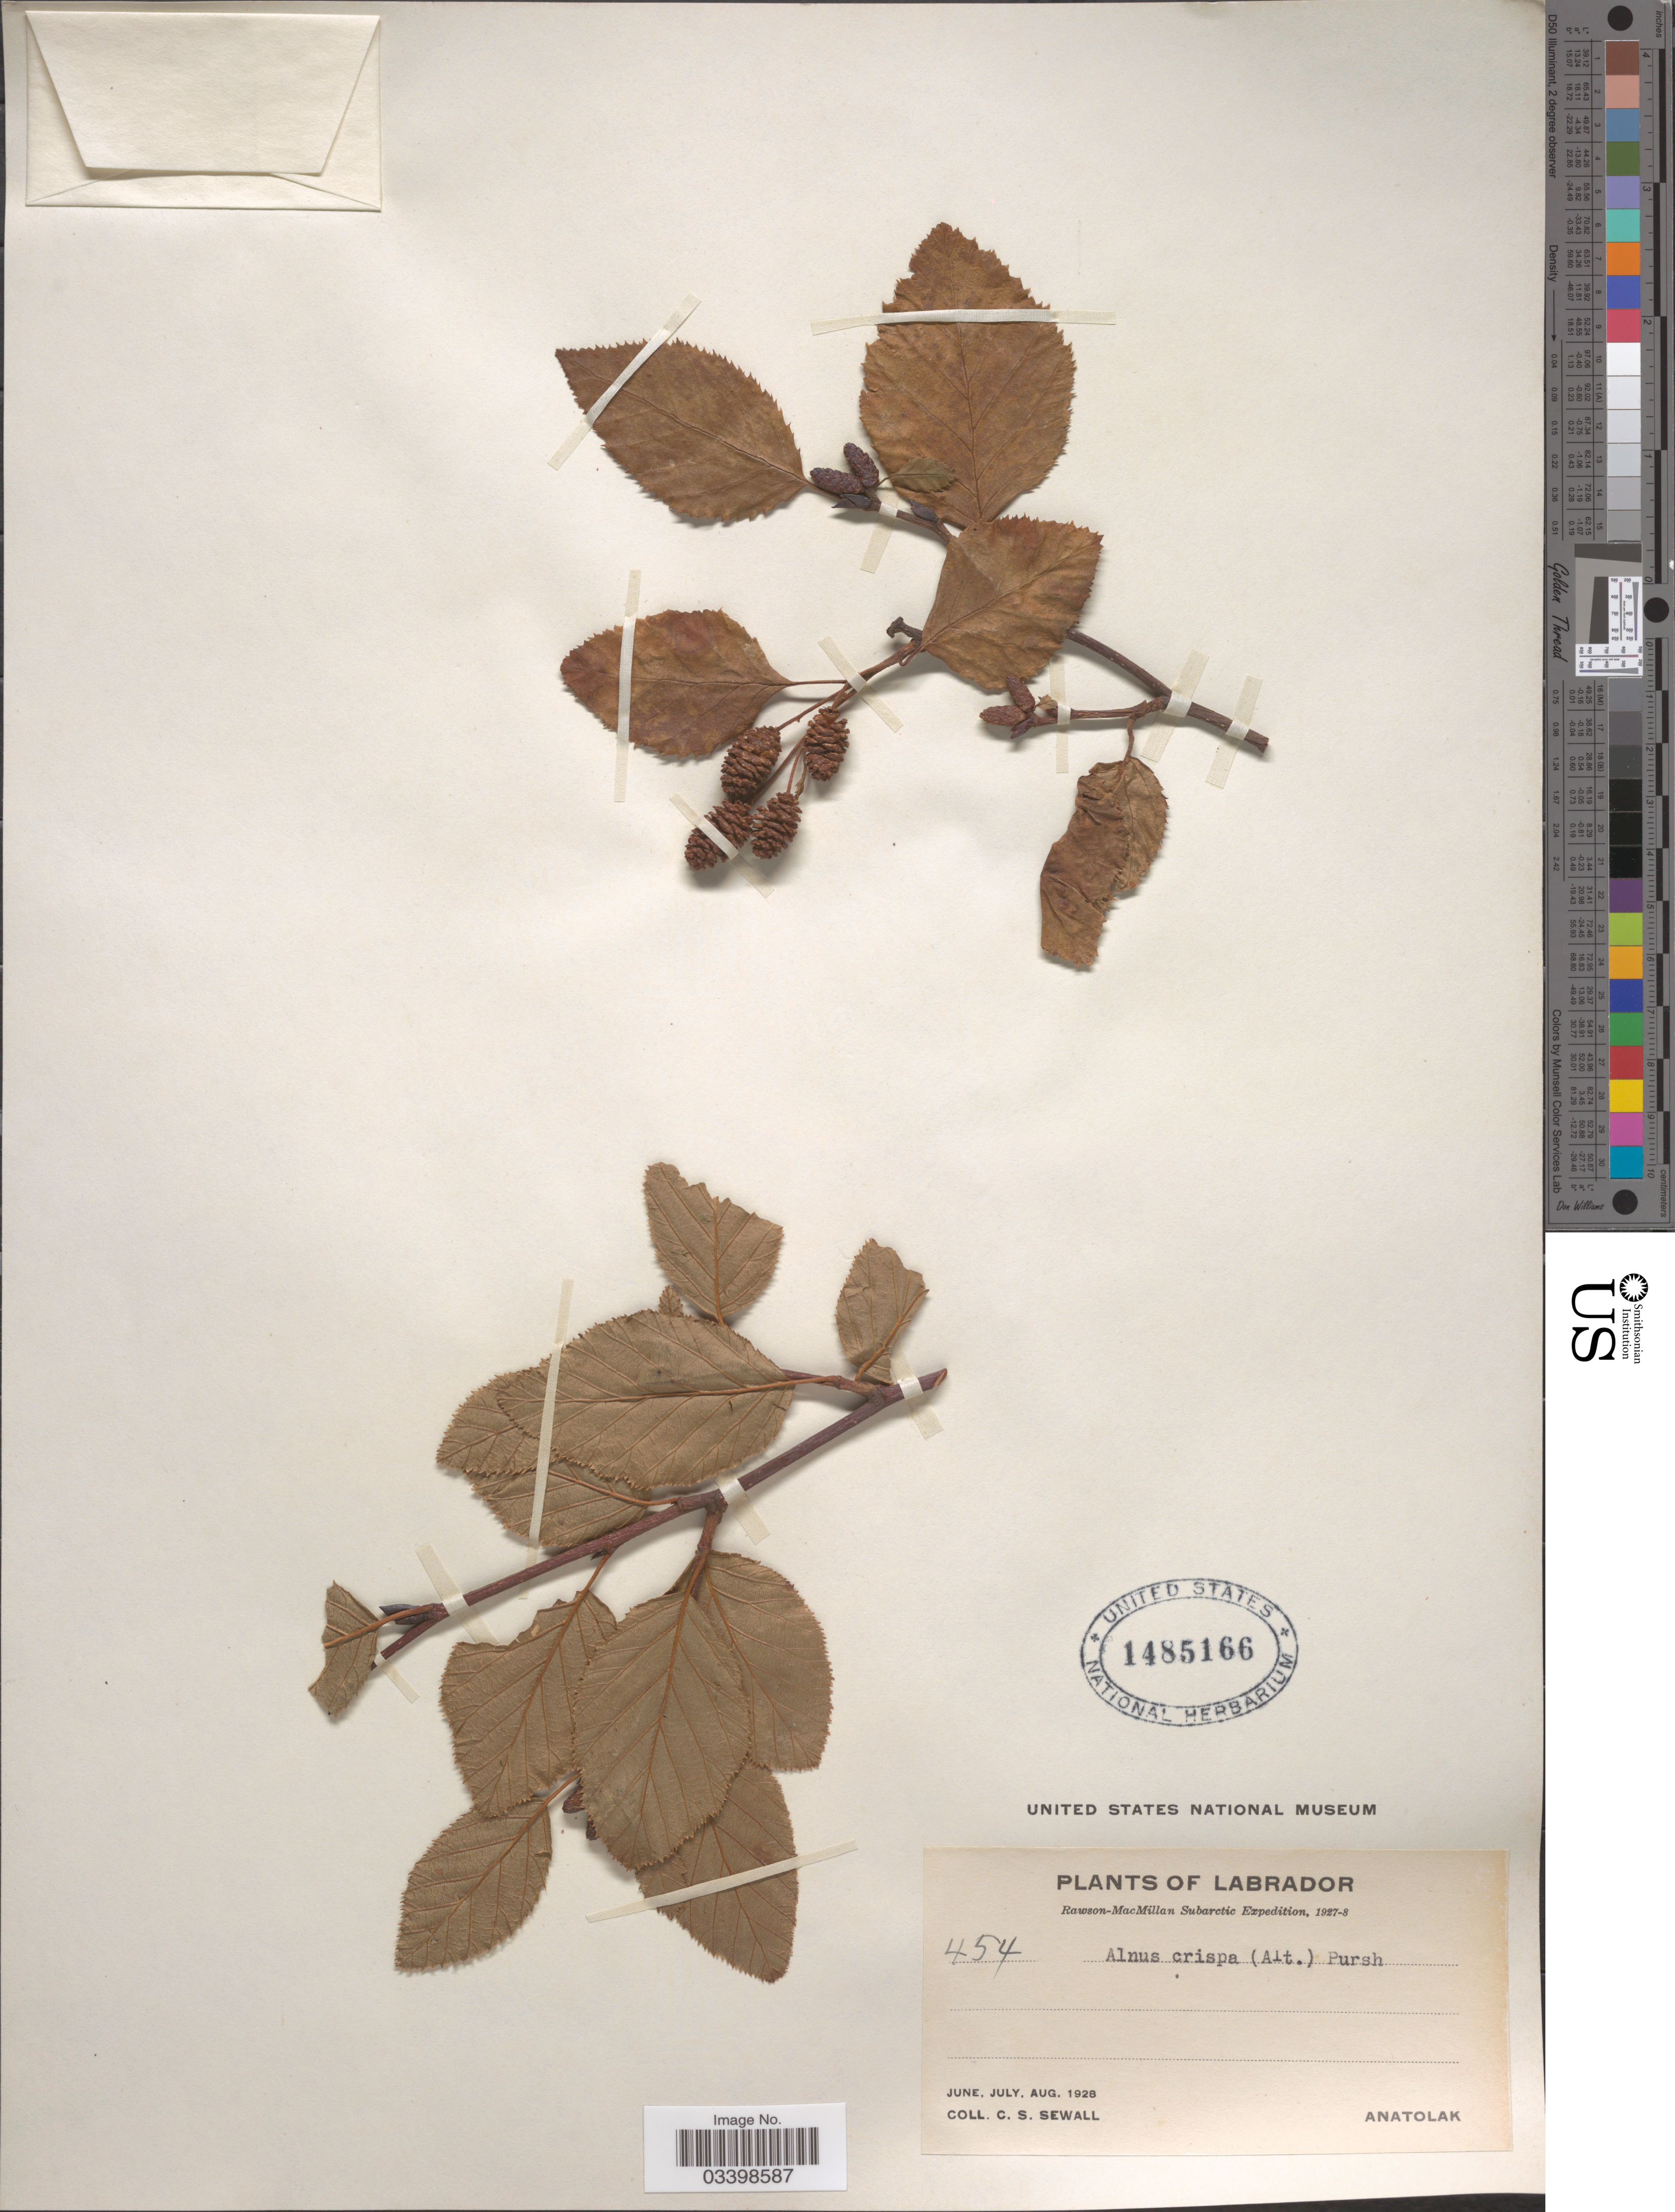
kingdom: Plantae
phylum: Tracheophyta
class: Magnoliopsida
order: Fagales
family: Betulaceae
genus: Alnus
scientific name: Alnus viridis subsp. crispa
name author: (Aiton) Turrill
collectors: C. Sewall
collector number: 454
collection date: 1928-06/1928-08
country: Canada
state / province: Newfoundland and Labrador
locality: Labrador. Anatolak.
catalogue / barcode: US 1485166